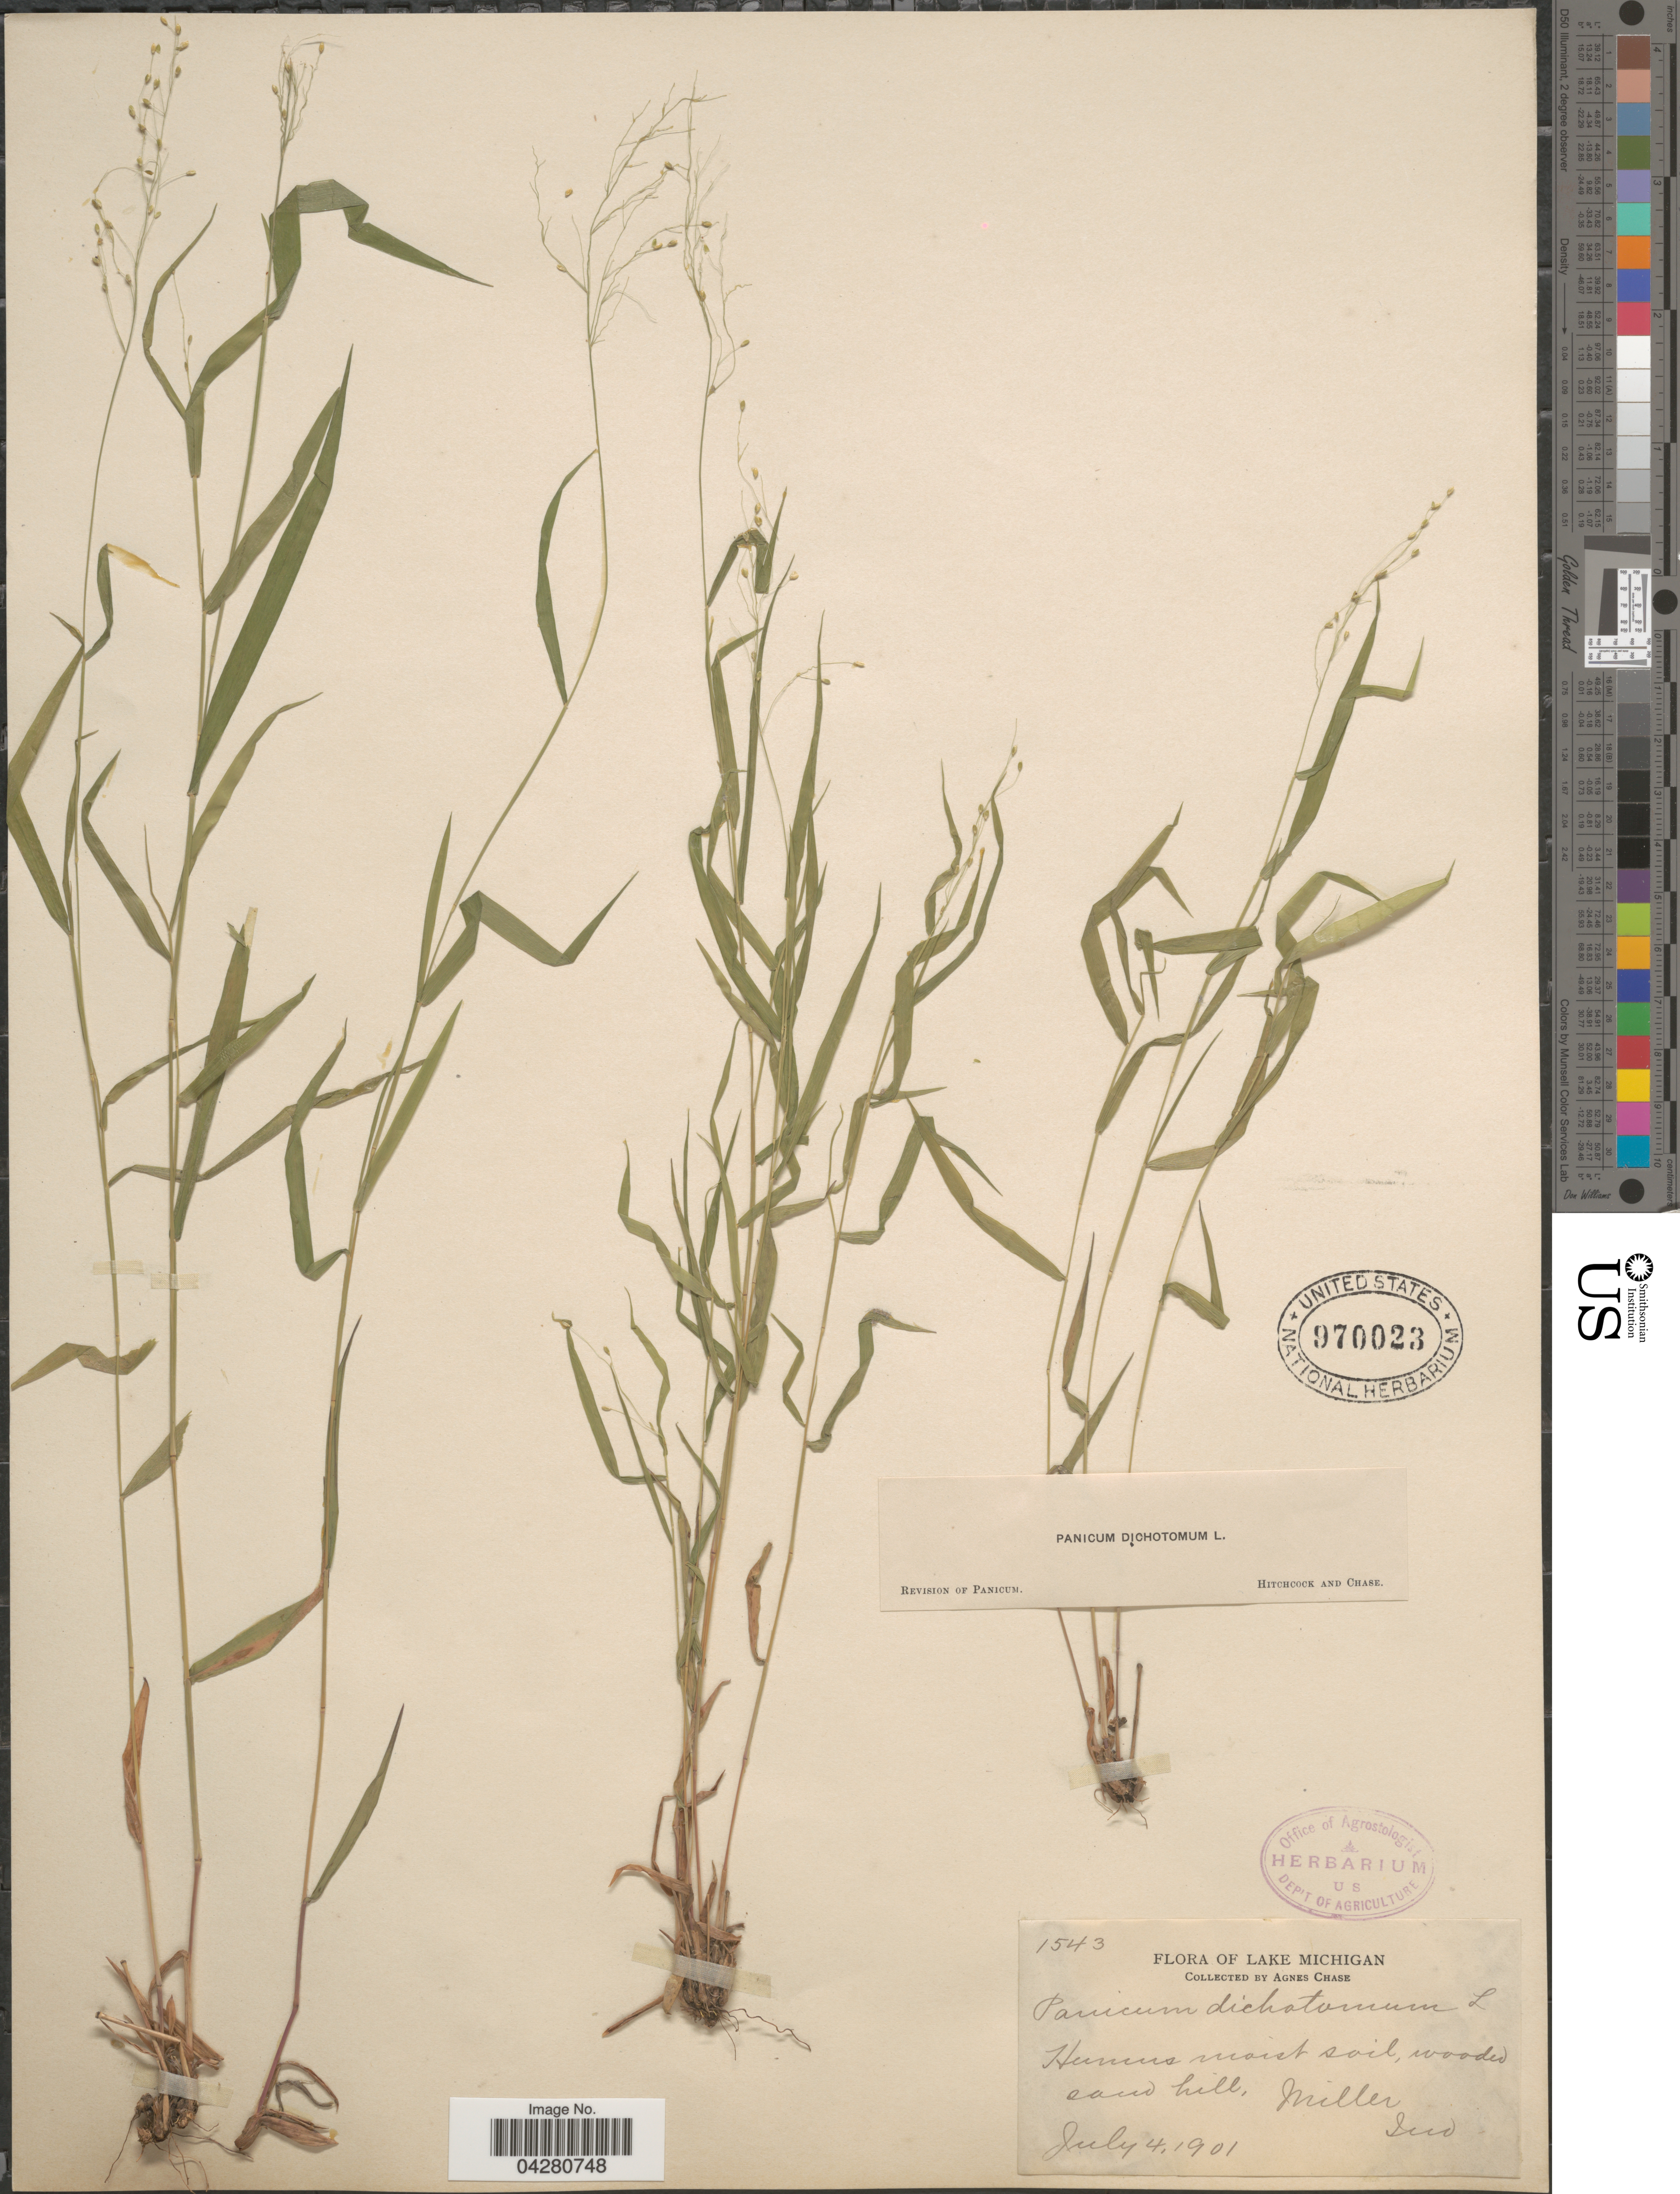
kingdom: Plantae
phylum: Tracheophyta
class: Liliopsida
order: Poales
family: Poaceae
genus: Dichanthelium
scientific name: Dichanthelium dichotomum var. dichotomum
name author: (L.) Gould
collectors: A. Chase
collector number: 1543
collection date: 1901-07-04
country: United States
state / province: Indiana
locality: Lake Michigan. Miller.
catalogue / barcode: US 970023